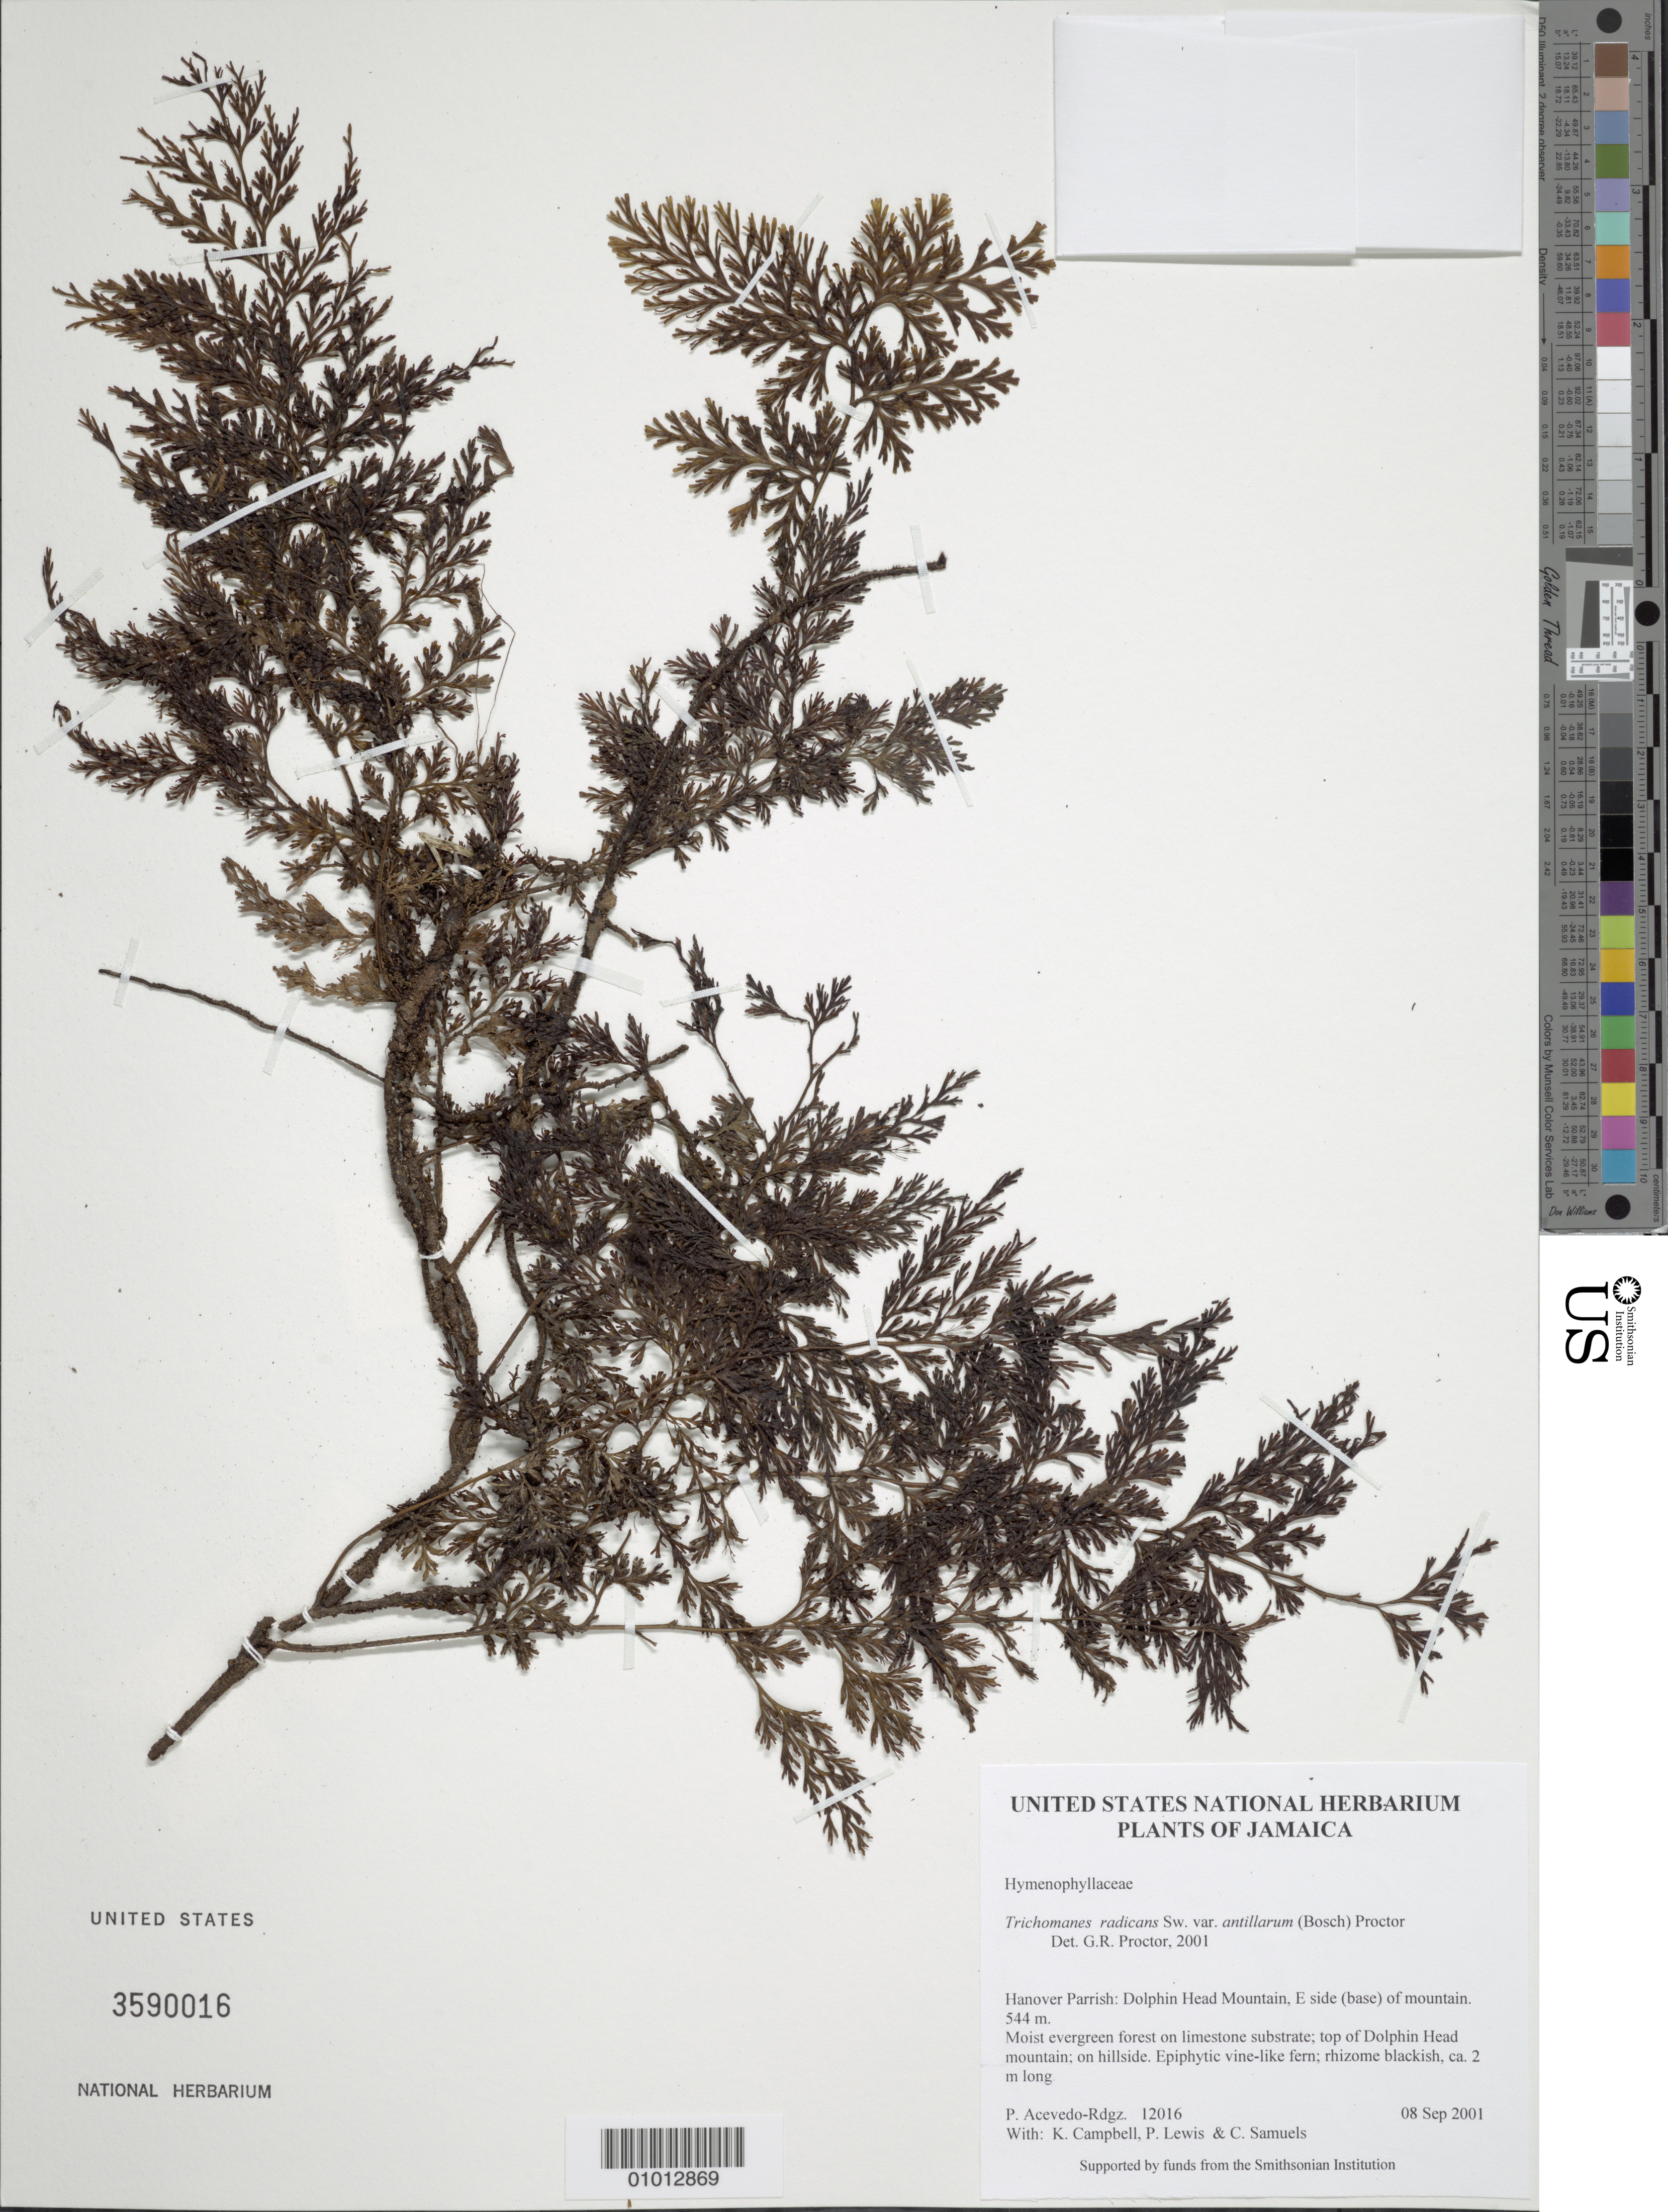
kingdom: Plantae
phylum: Tracheophyta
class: Polypodiopsida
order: Hymenophyllales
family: Hymenophyllaceae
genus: Vandenboschia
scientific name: Vandenboschia radicans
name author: (Sw.) Copel.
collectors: P. Acevedo-Rodr., K. Campbell, P. Lewis & C. Samuels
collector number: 12016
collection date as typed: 08 Sep 2001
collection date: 2001-09-08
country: Jamaica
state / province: Hanover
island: Jamaica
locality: Hanover Parrish: Dolphin Head Mountain, E side (base) of mountain.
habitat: Moist evergreen forest on limestone substrate; top of Dolphin Head mountain; on hillside.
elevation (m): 544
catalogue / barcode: US 3590016